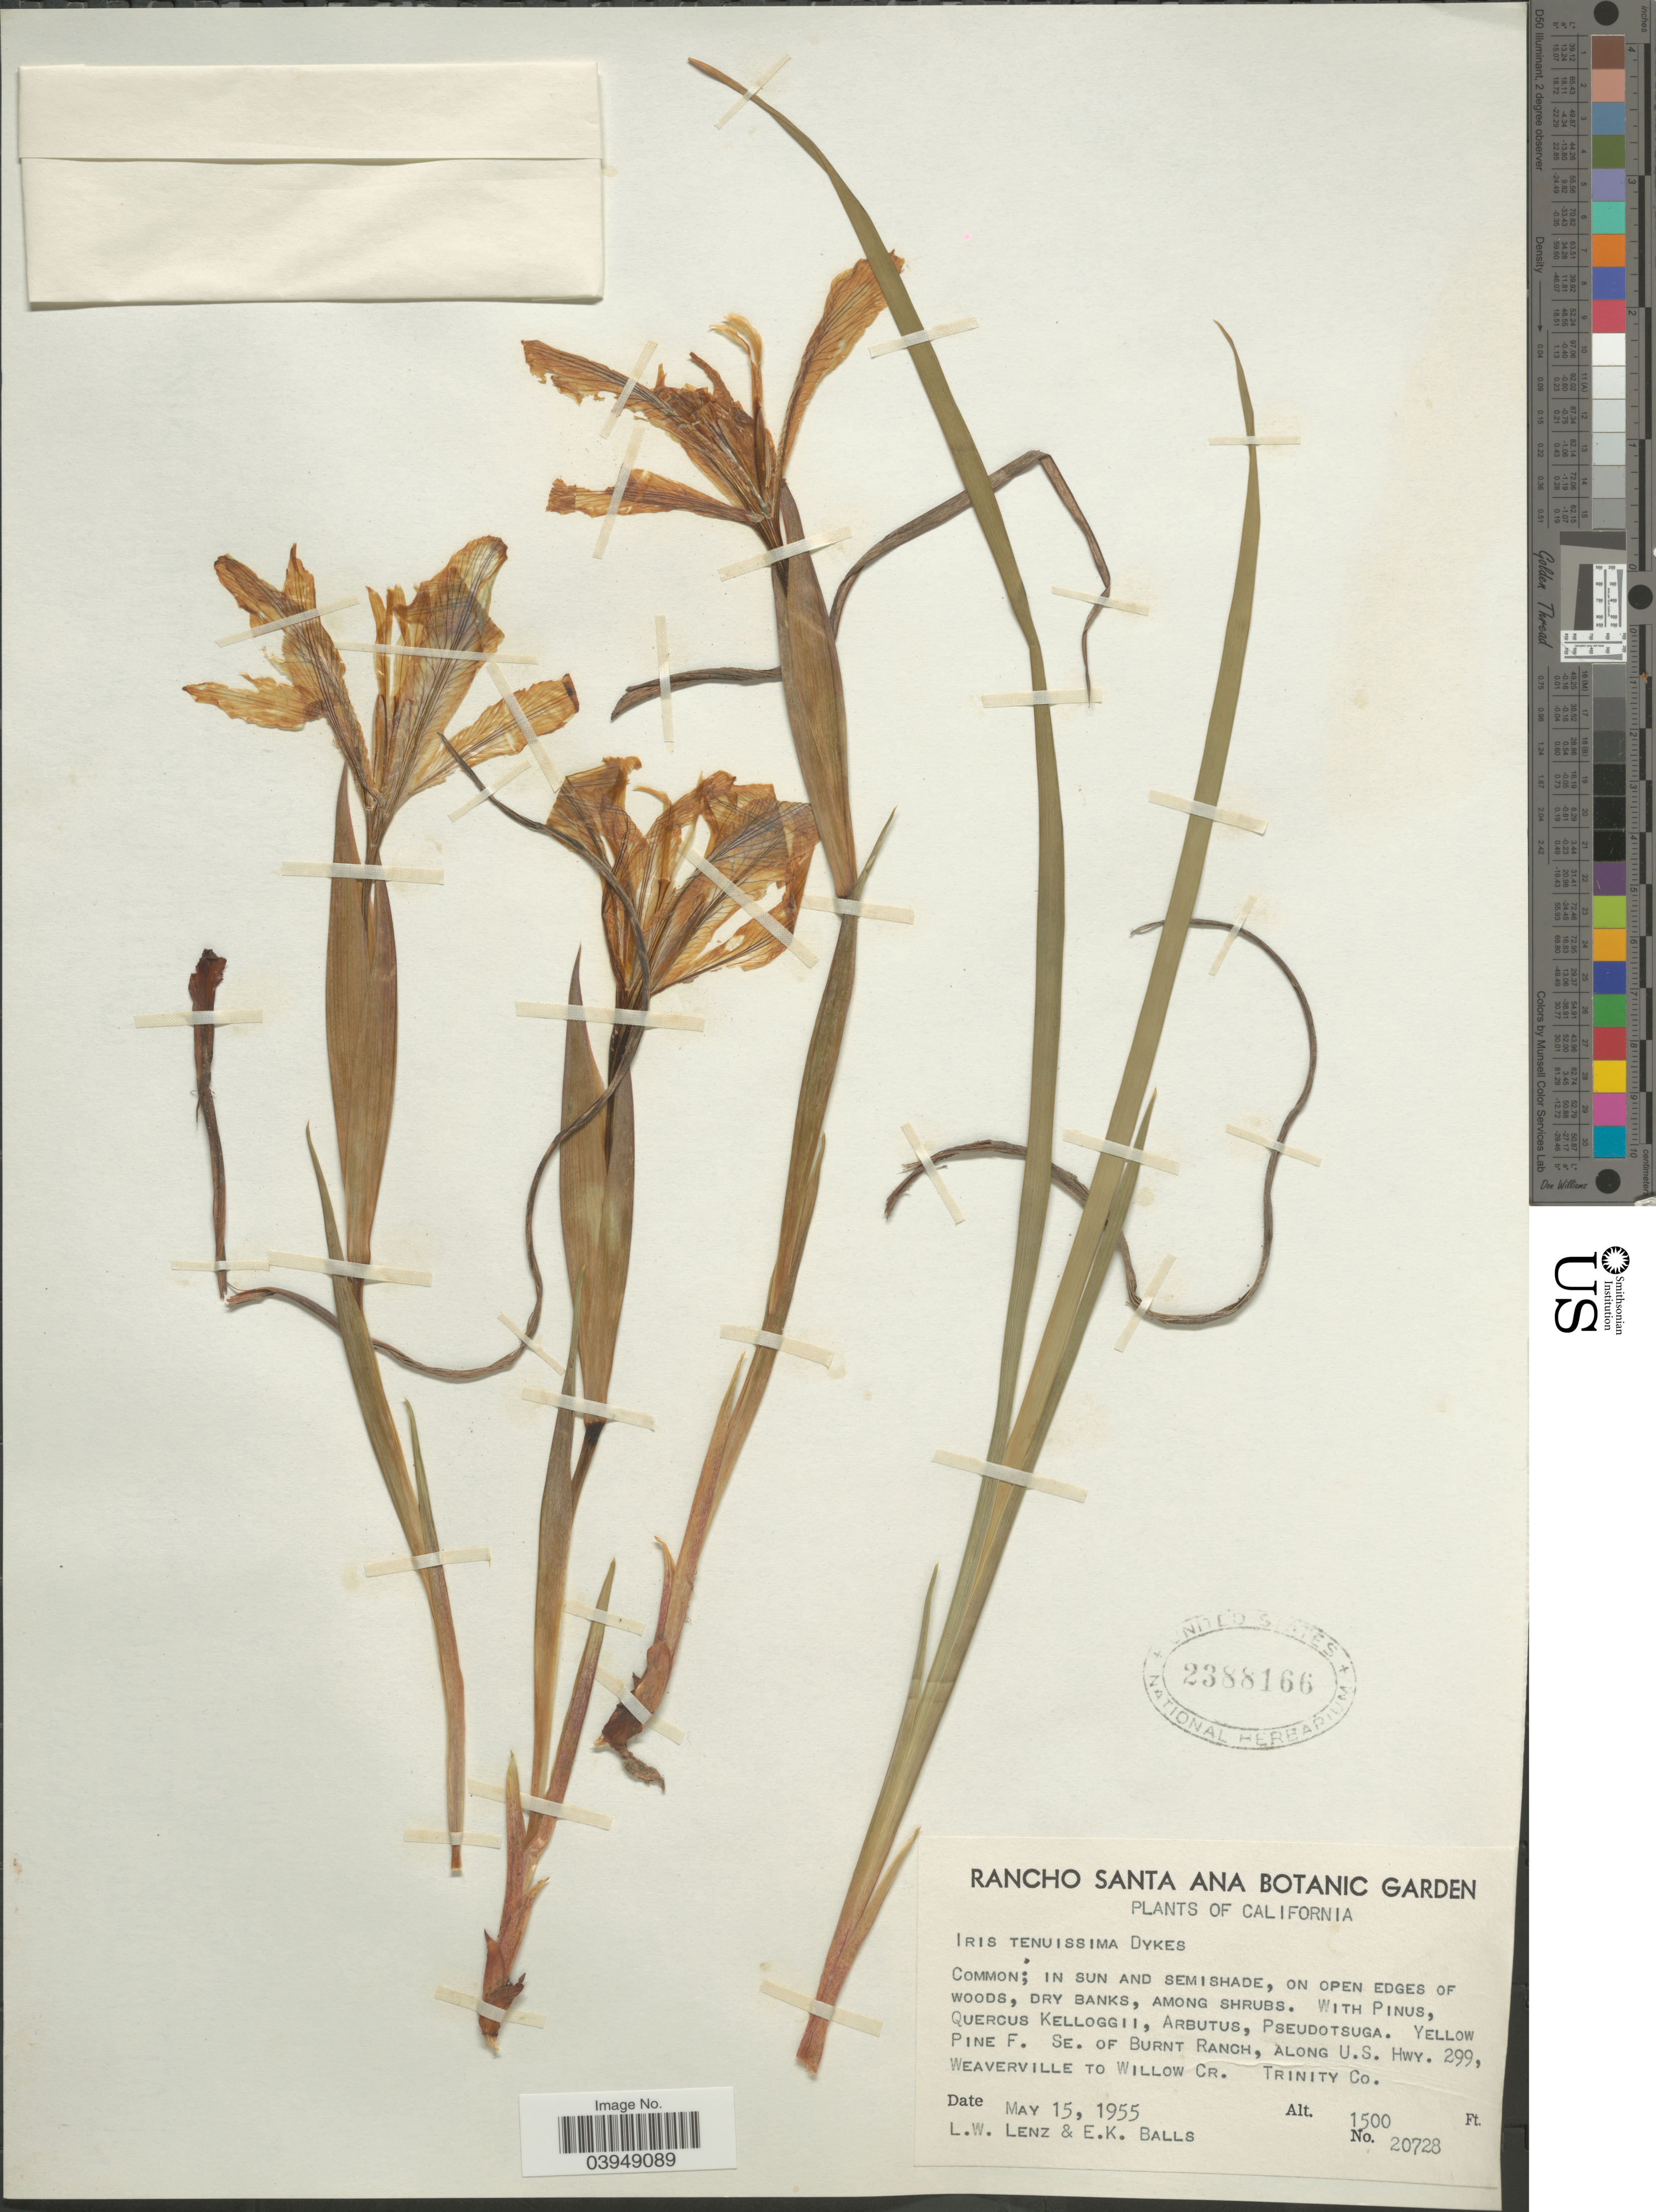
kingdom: Plantae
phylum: Tracheophyta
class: Liliopsida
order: Asparagales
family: Iridaceae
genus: Iris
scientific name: Iris tenuissima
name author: Dykes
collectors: L. Lenz & E. K. Balls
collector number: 20728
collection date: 1955-05-15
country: United States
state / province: California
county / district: Trinity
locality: Yellow Pine F. Se. of Burnt Ranc, along U.S. Hwy. 299, Weaverville to Willow Cr. Trinity Co.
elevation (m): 457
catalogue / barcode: US 2388166